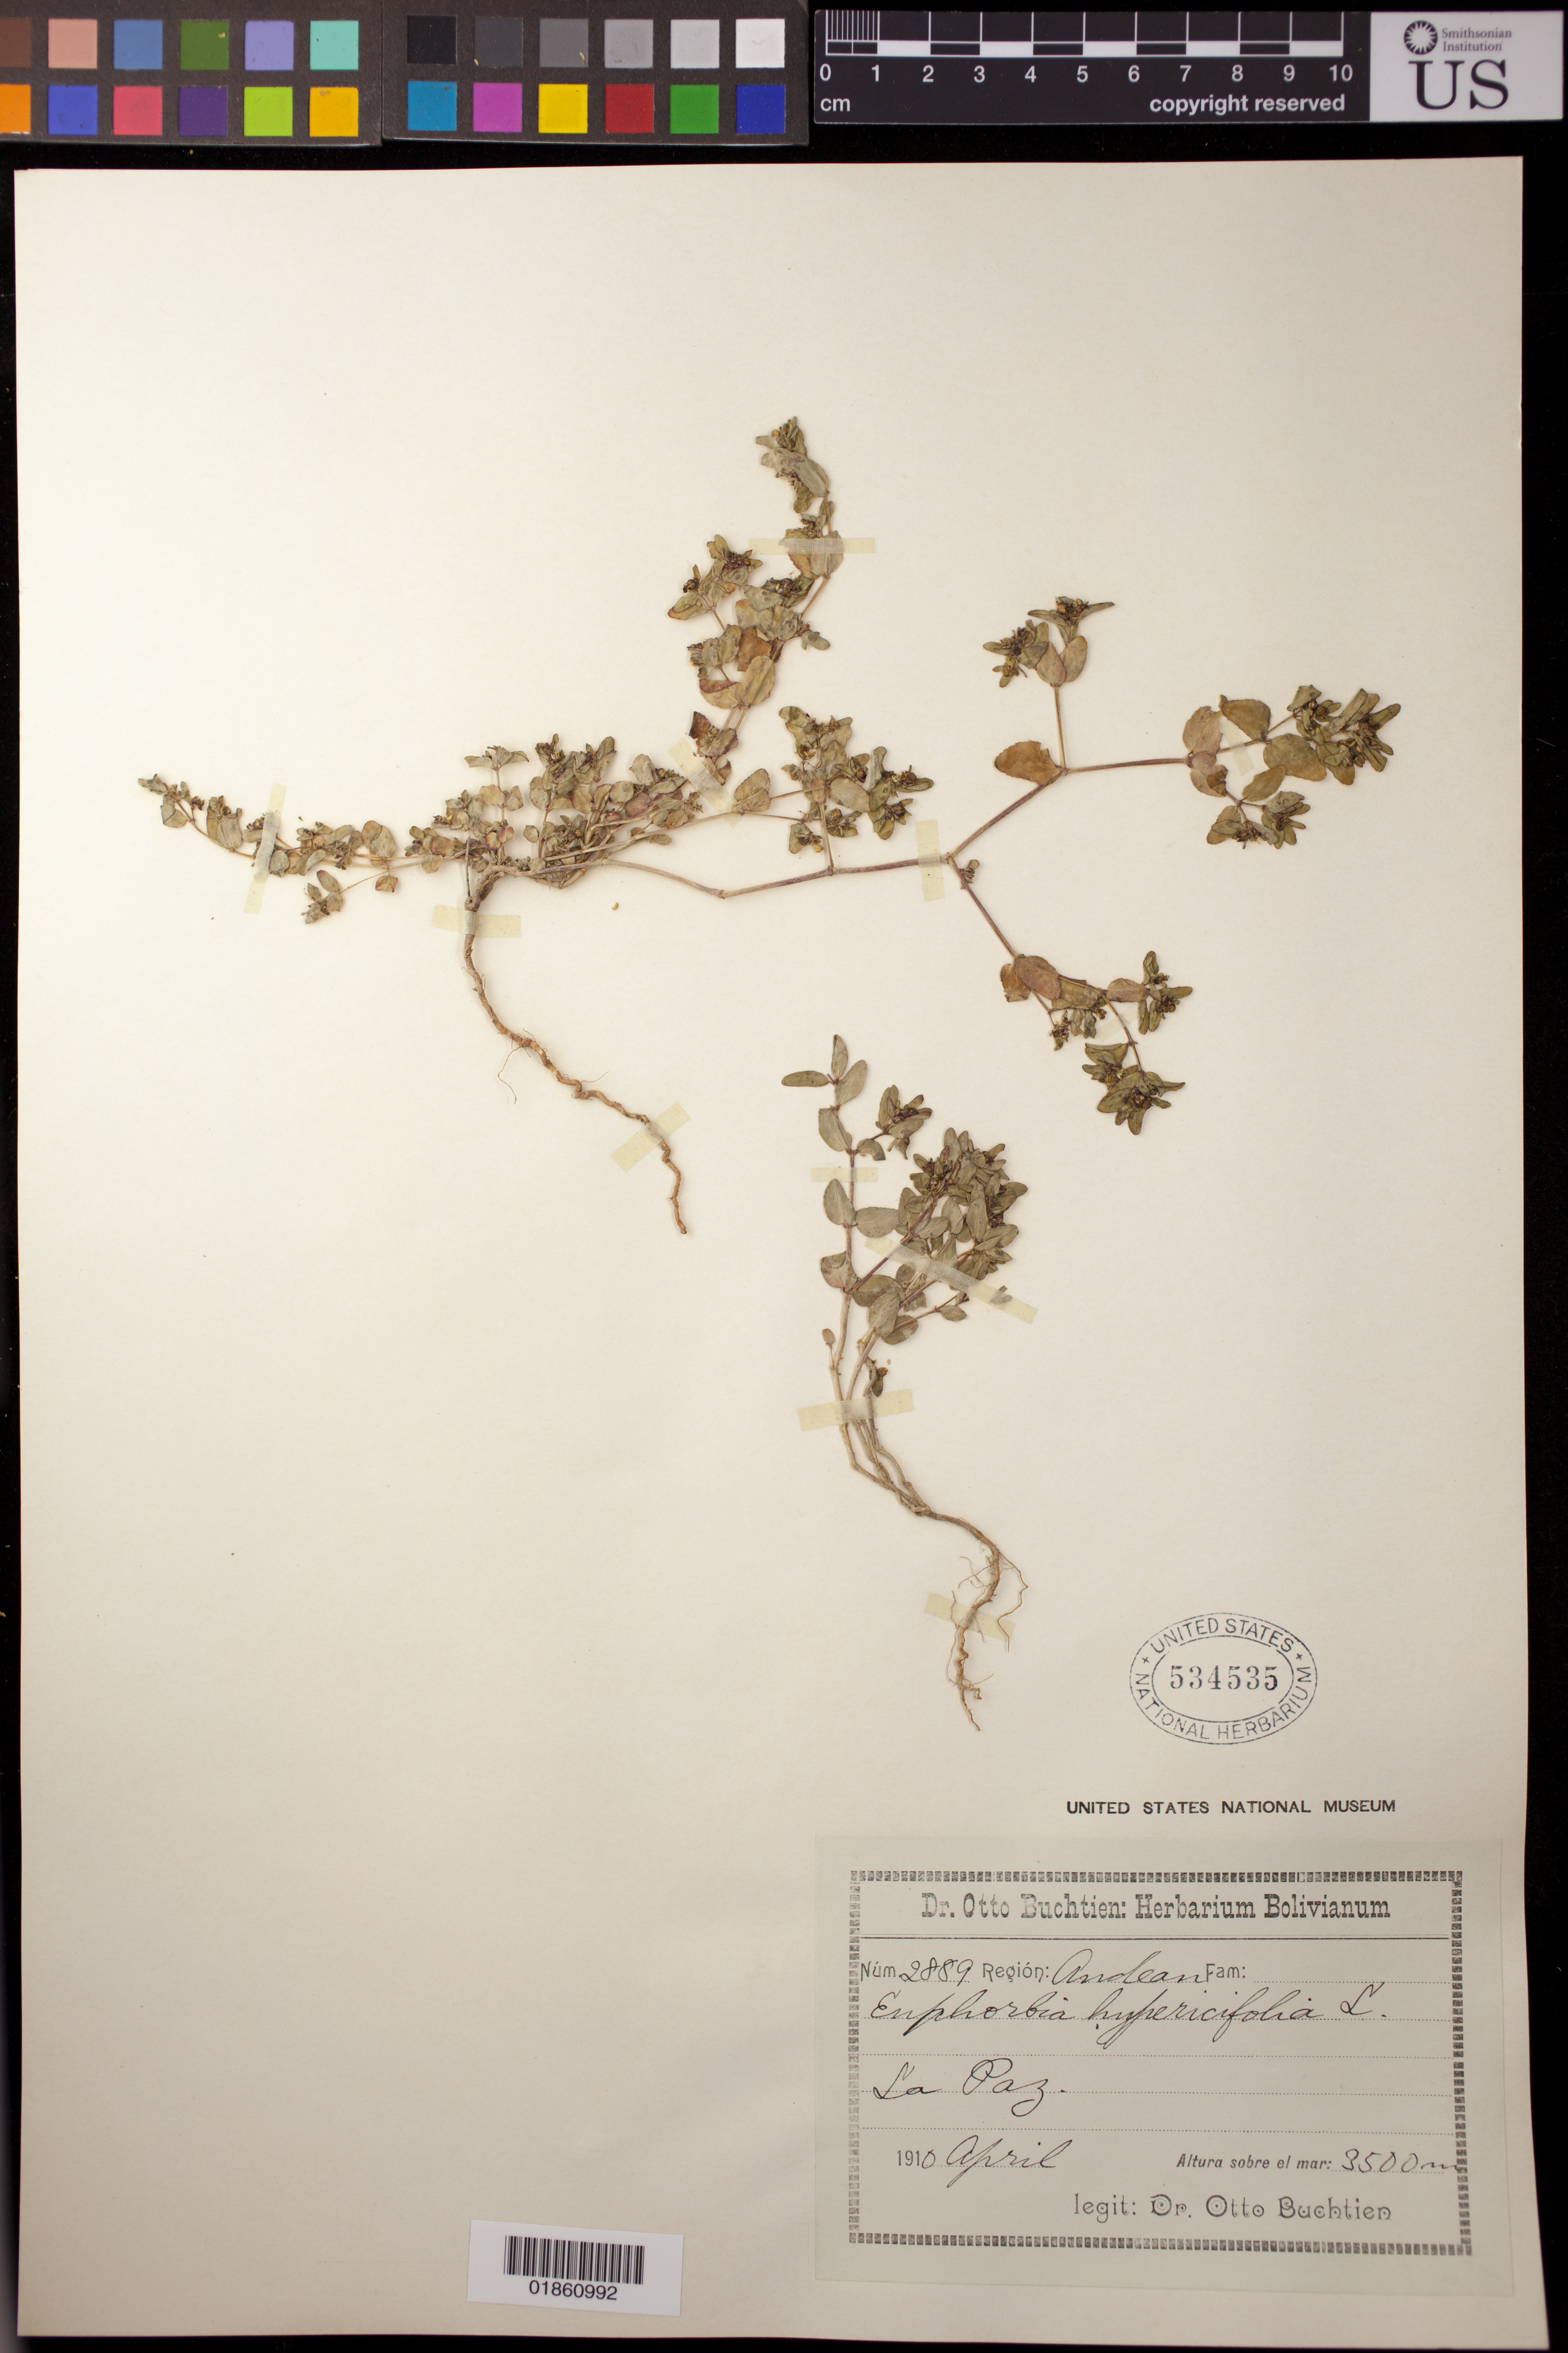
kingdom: Plantae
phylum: Tracheophyta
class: Magnoliopsida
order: Malpighiales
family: Euphorbiaceae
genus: Euphorbia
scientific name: Euphorbia hypericifolia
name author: L.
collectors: O. Buchtien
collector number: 2889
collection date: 1910-04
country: Bolivia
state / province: La Paz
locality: Región: Andean. La Paz.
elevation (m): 3500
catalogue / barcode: US 534535